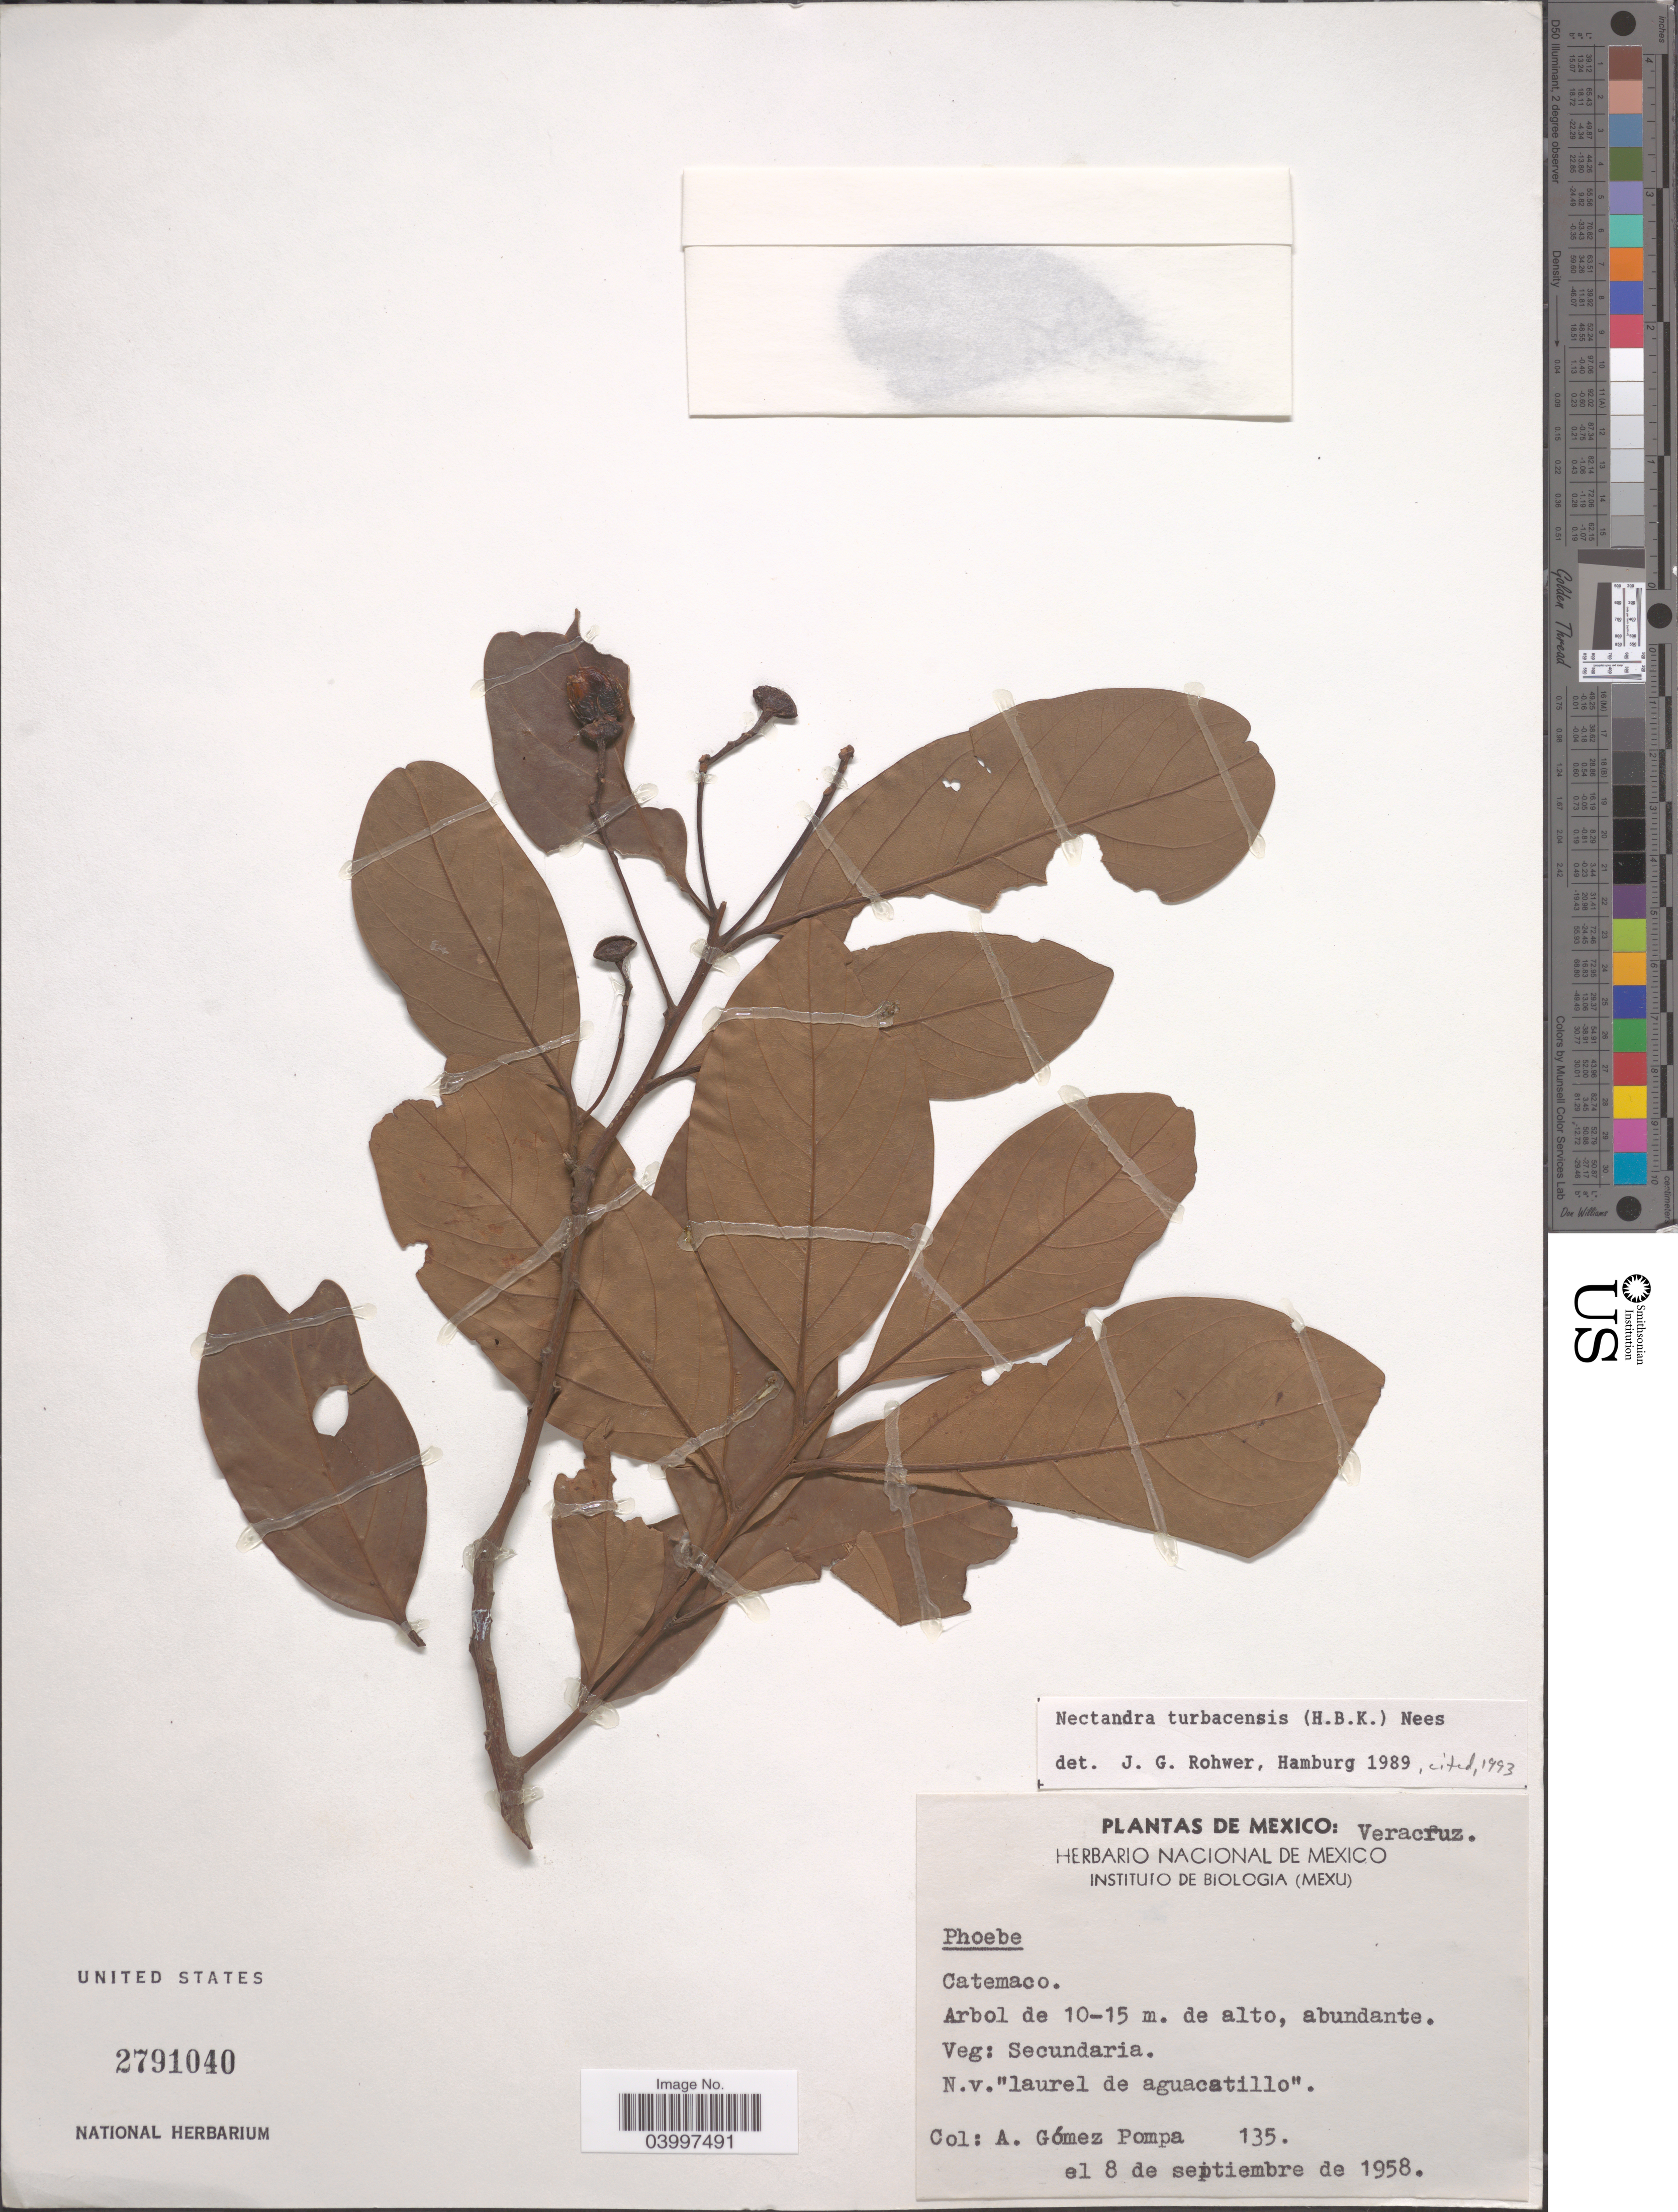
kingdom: Plantae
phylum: Tracheophyta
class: Magnoliopsida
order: Laurales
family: Lauraceae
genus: Nectandra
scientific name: Nectandra turbacensis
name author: (Kunth) Nees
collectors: A. Gómez Pompa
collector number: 135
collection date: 1958-09-08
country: Mexico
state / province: Veracruz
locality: Veracruz. Catemaco.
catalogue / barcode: US 2791040